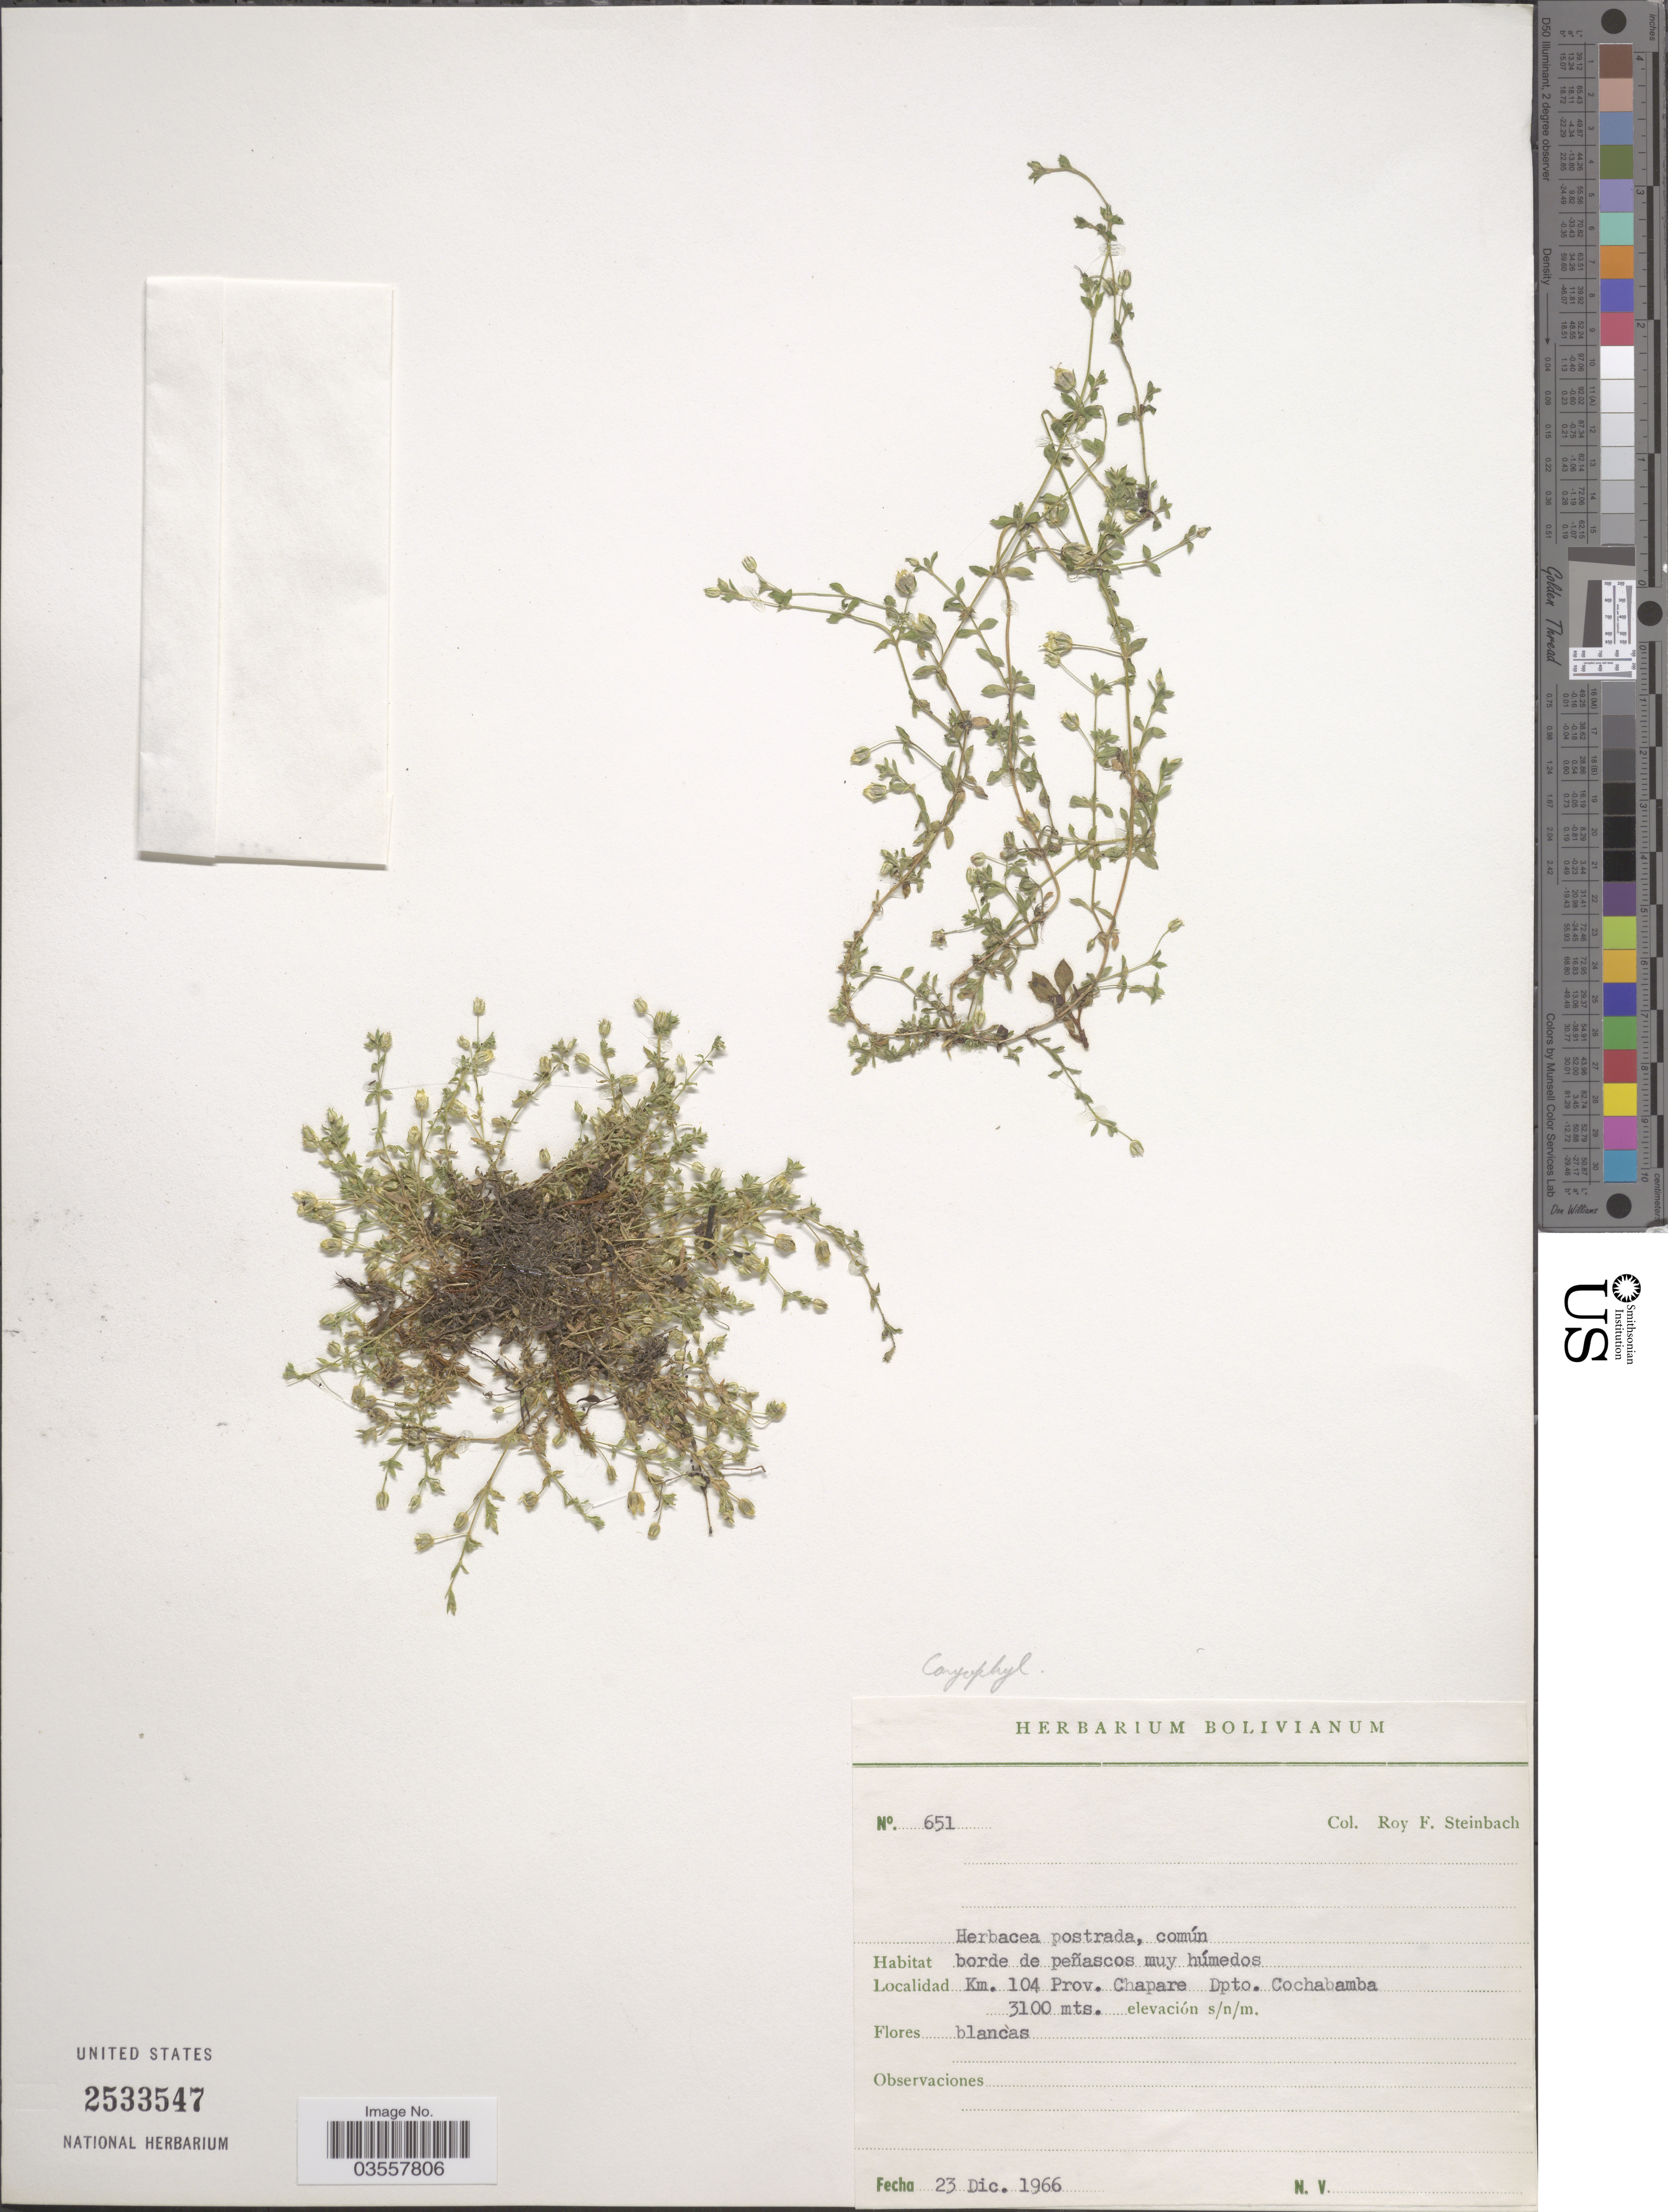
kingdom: Plantae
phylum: Tracheophyta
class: Magnoliopsida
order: Caryophyllales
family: Caryophyllaceae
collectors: R. F. Steinbach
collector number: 651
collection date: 1966-12-23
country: Bolivia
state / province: Cochabamba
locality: Km. 104 Prov. Chapare Dpto. Cochabamba.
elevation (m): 3100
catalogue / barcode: US 2533547